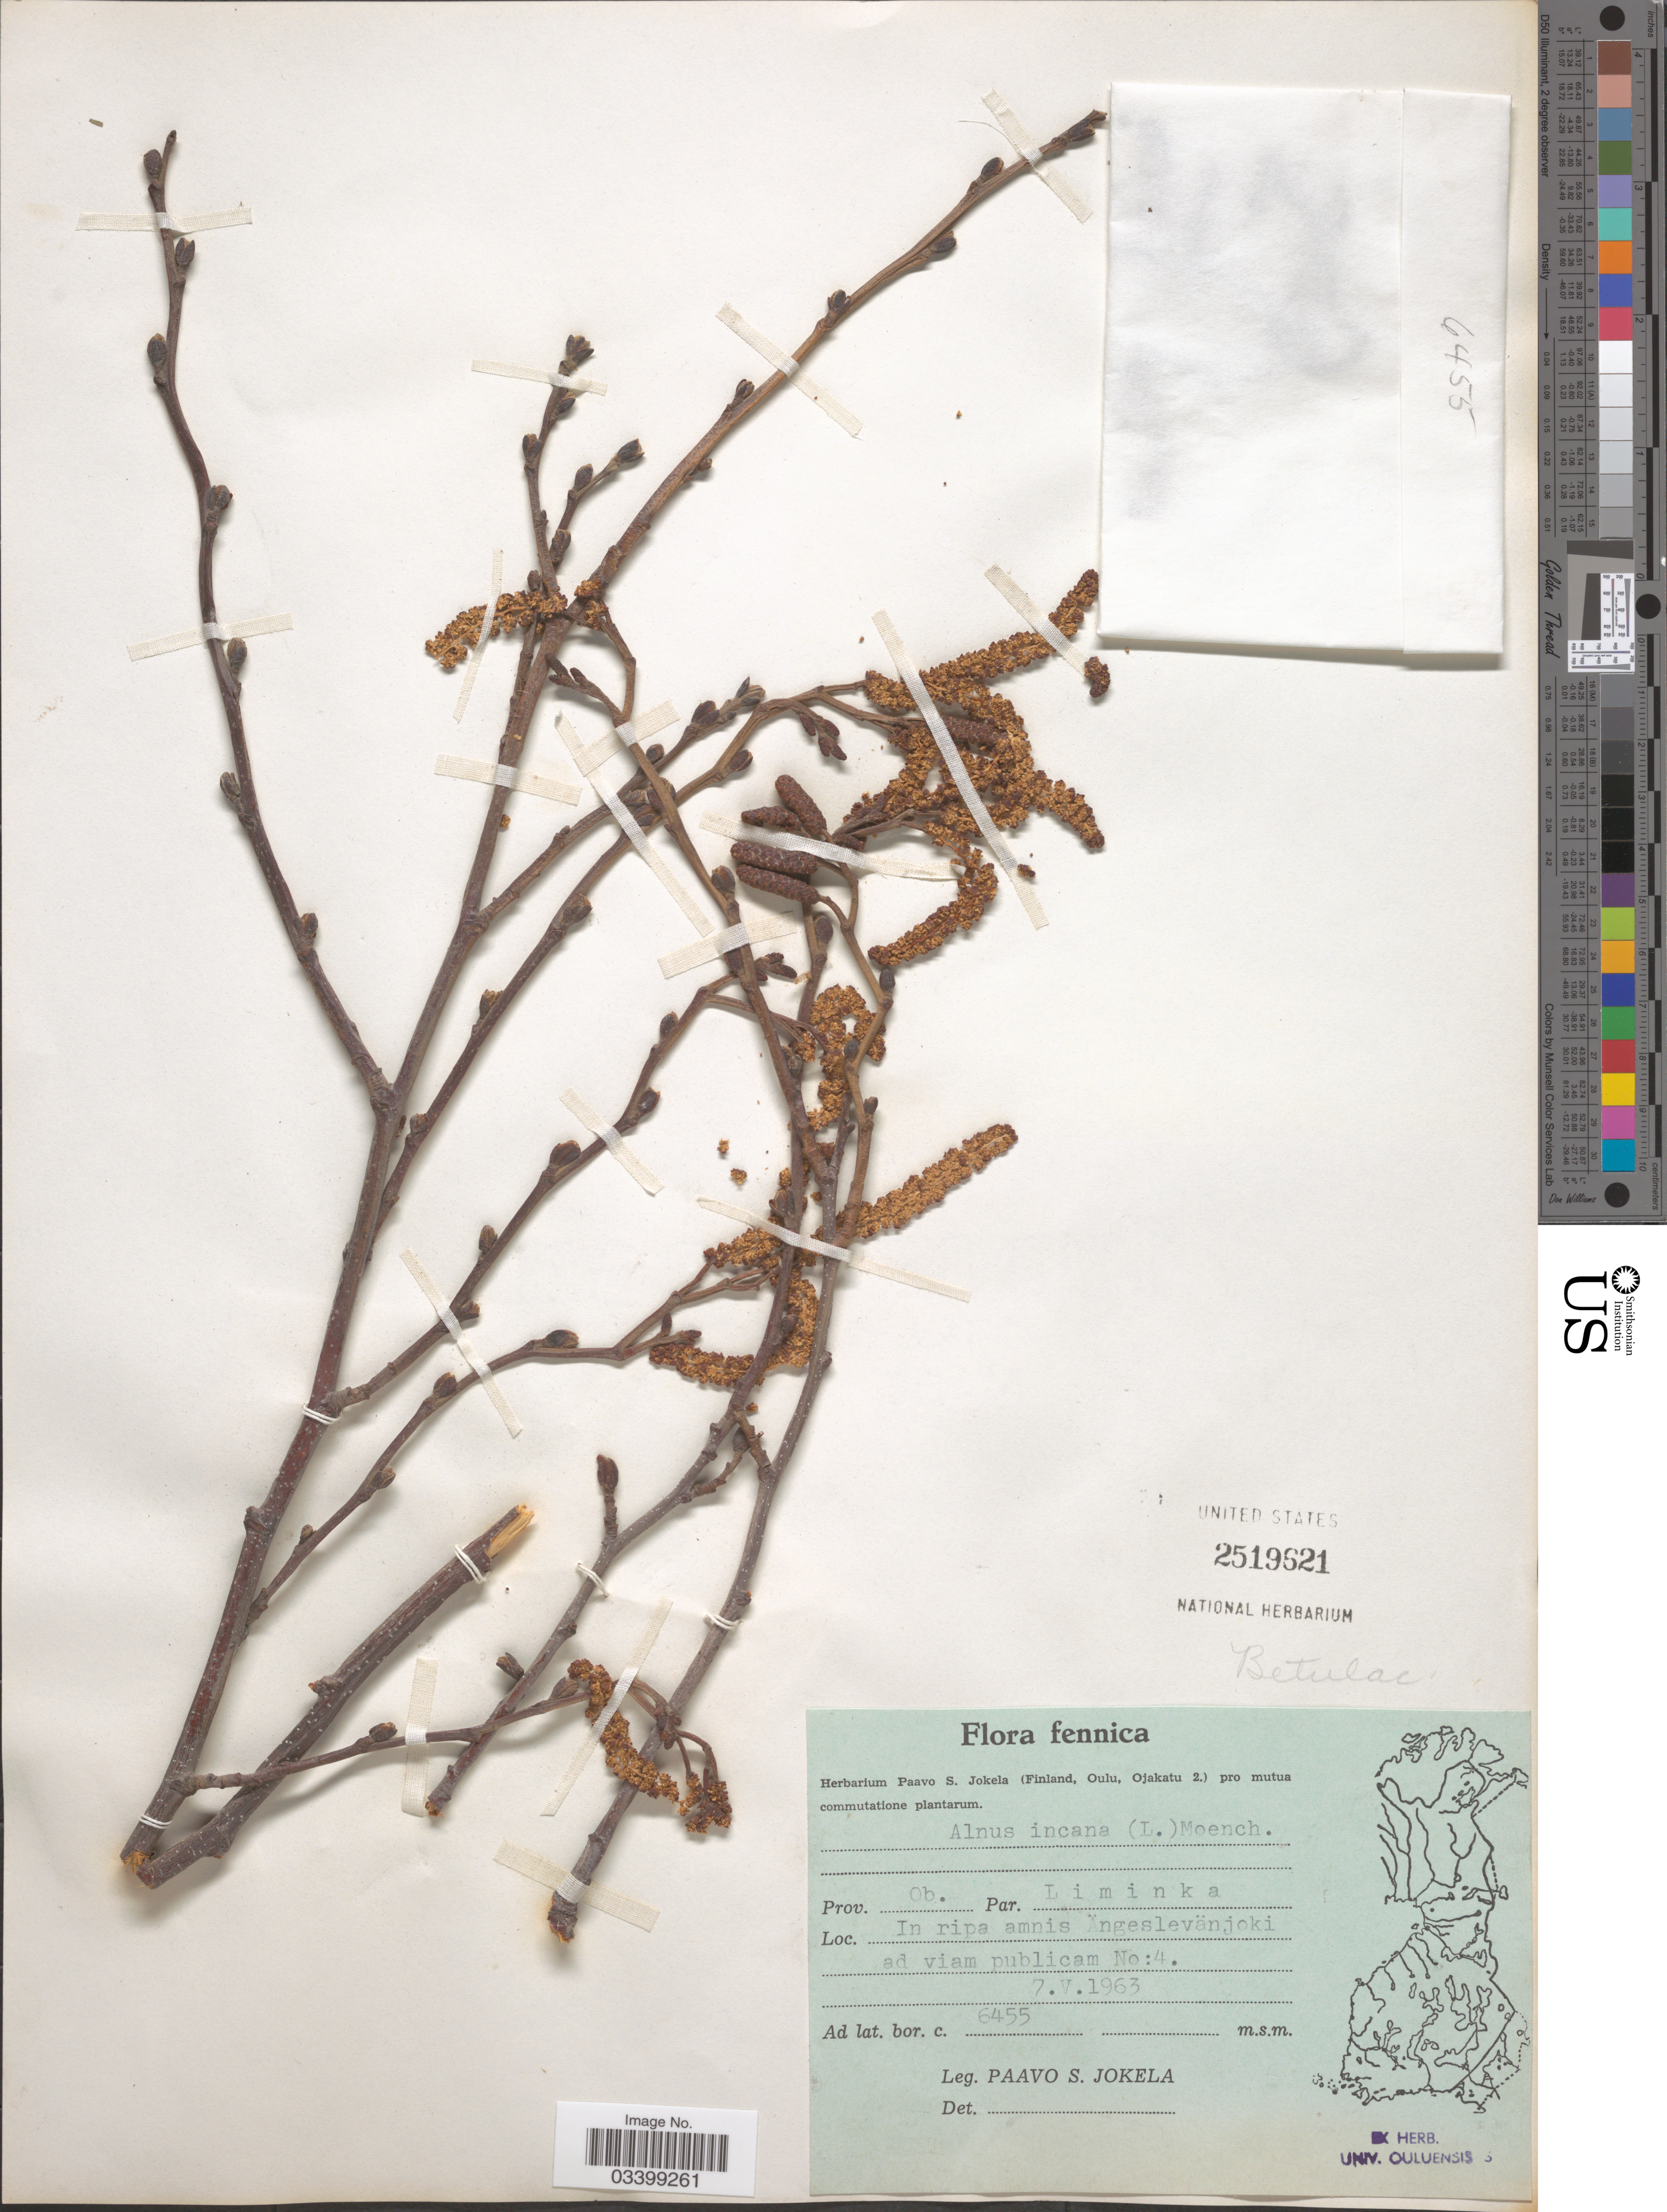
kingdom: Plantae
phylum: Tracheophyta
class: Magnoliopsida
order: Fagales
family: Betulaceae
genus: Alnus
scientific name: Alnus incana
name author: (L.) Moench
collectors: P. Jokela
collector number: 6455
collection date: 1963-05-07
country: Finland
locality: Prov. Ob. Par. Liminka. In rpa amnis Ängeslevänjoki ad viam publicam No: 4. Ad lat. bor. c. 6455 [unsure placement].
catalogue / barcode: US 2519621